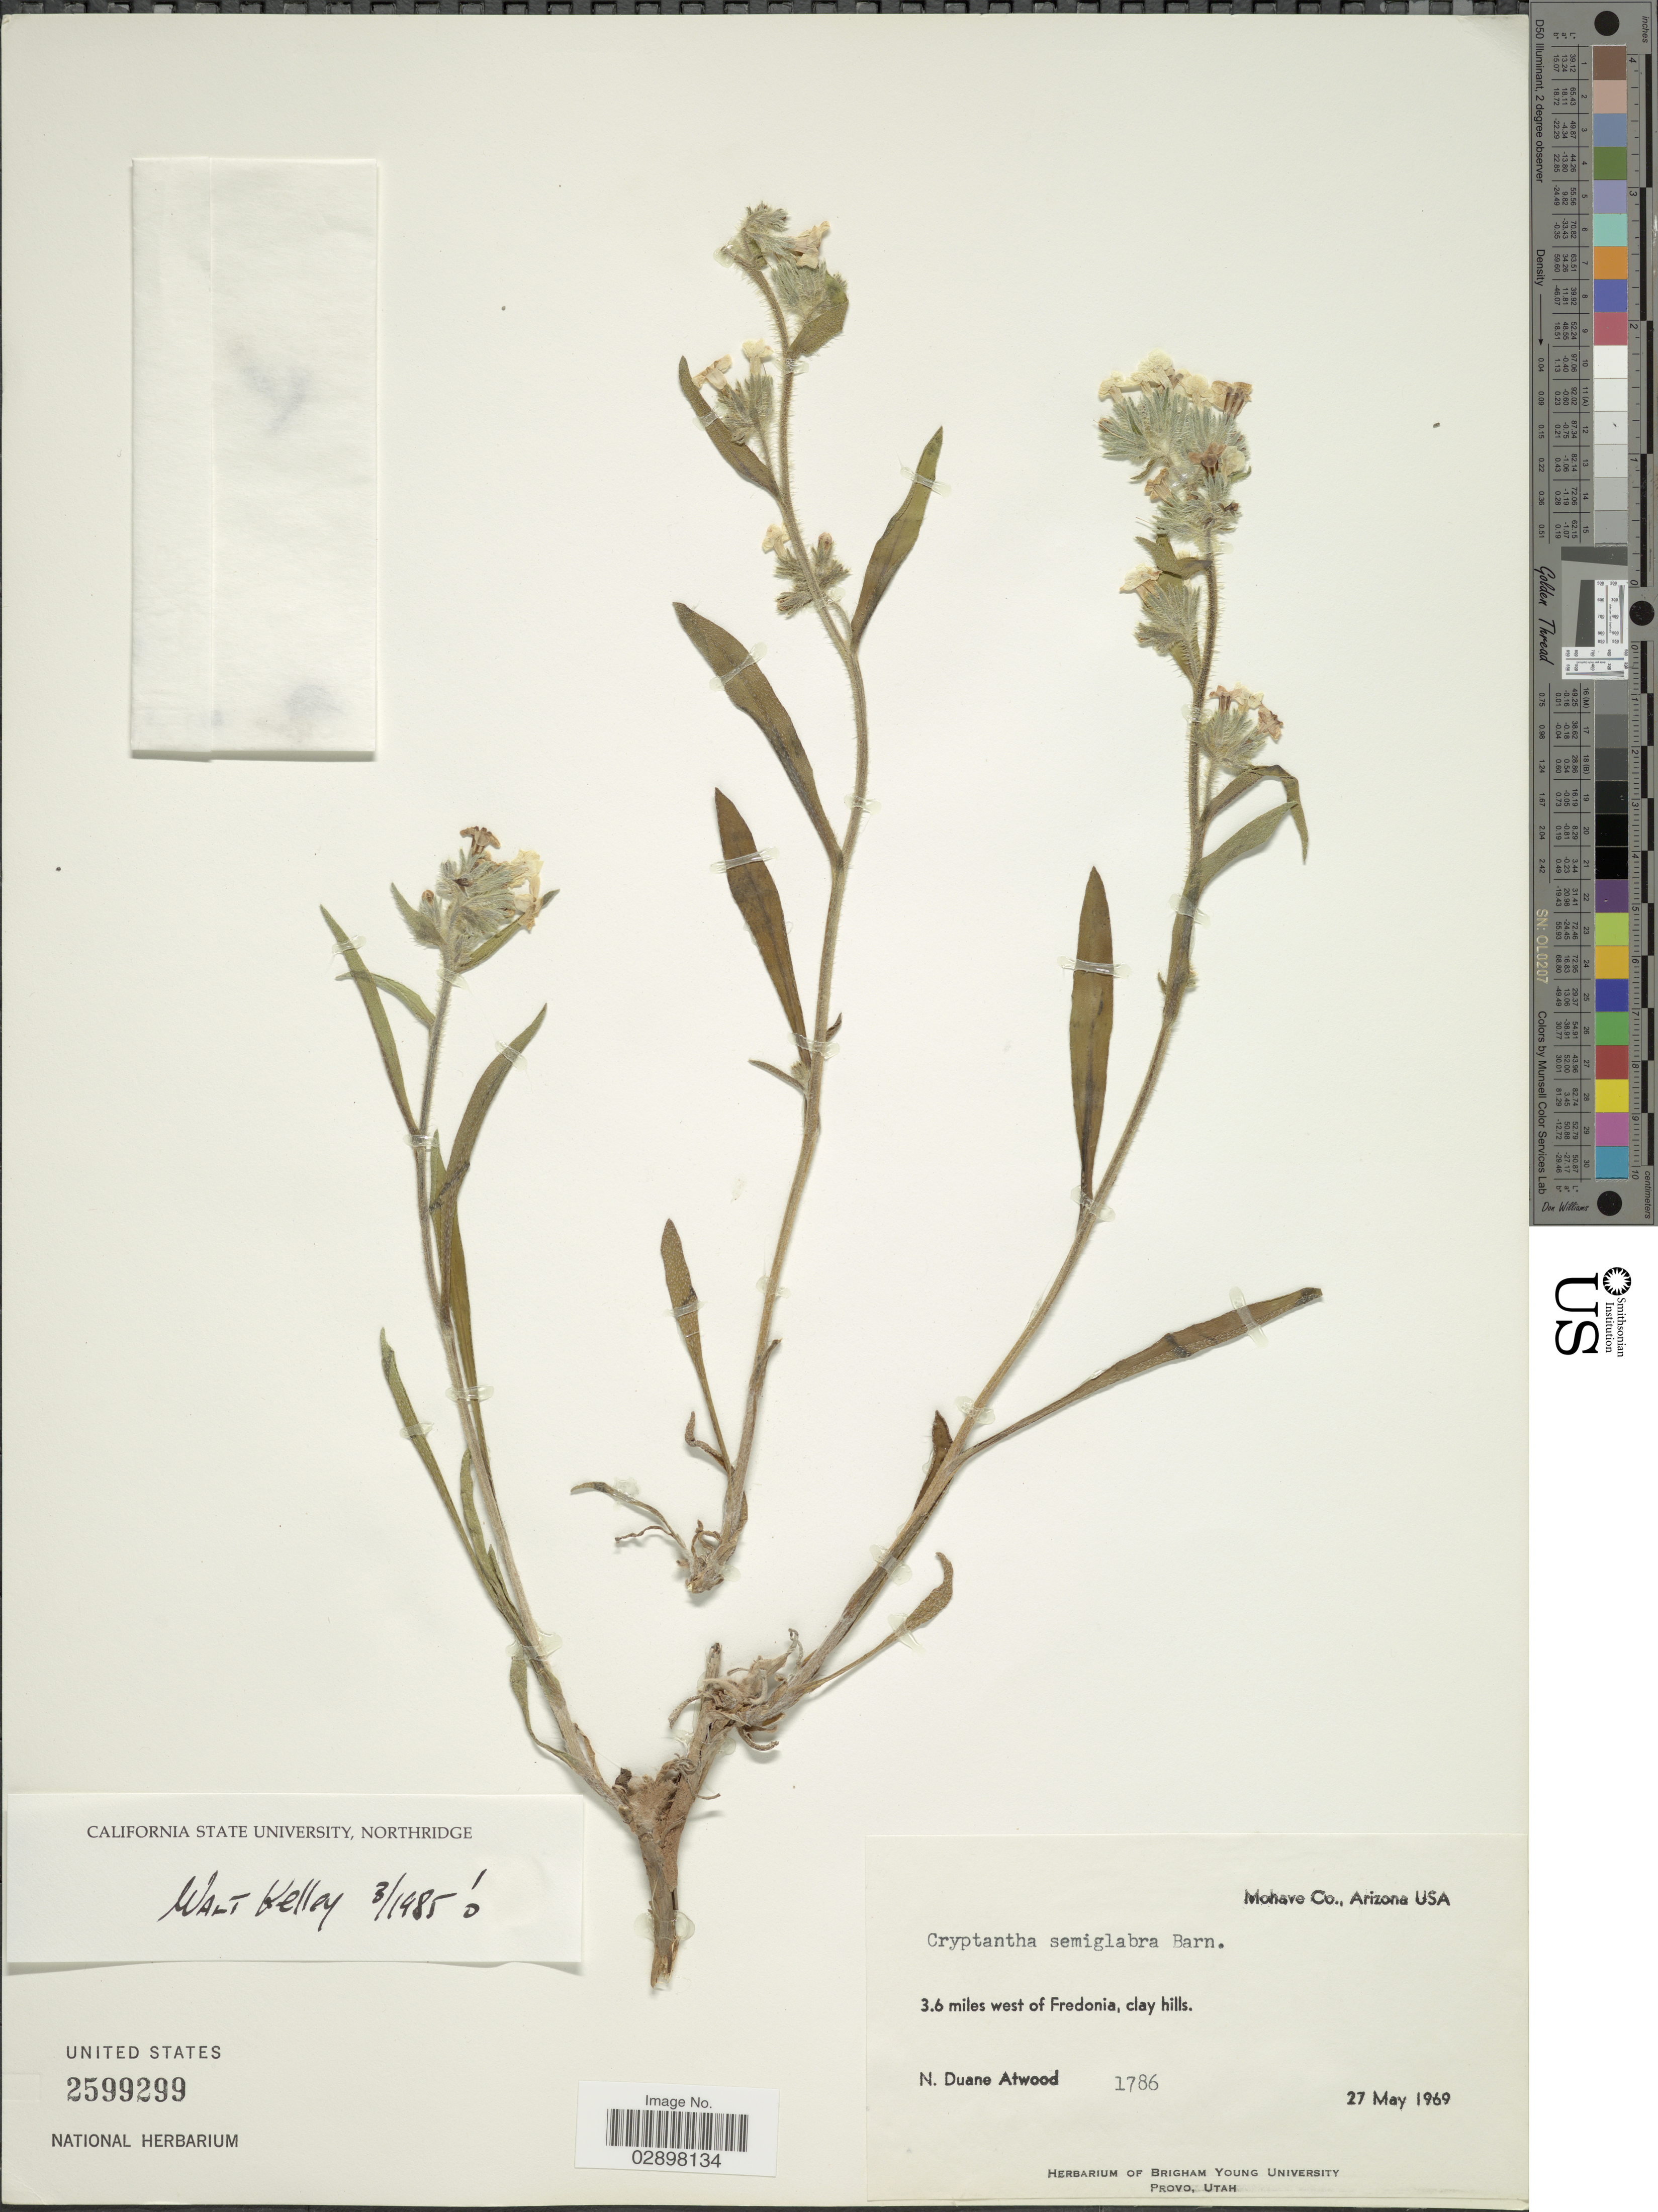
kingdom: Plantae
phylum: Tracheophyta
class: Magnoliopsida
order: Boraginales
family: Boraginaceae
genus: Cryptantha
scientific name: Cryptantha semiglabra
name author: Barneby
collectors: N. Atwood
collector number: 1786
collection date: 1969-05-27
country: United States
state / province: Arizona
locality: Mohave Co., 3.6 miles west of Fredonia.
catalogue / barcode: US 2599299